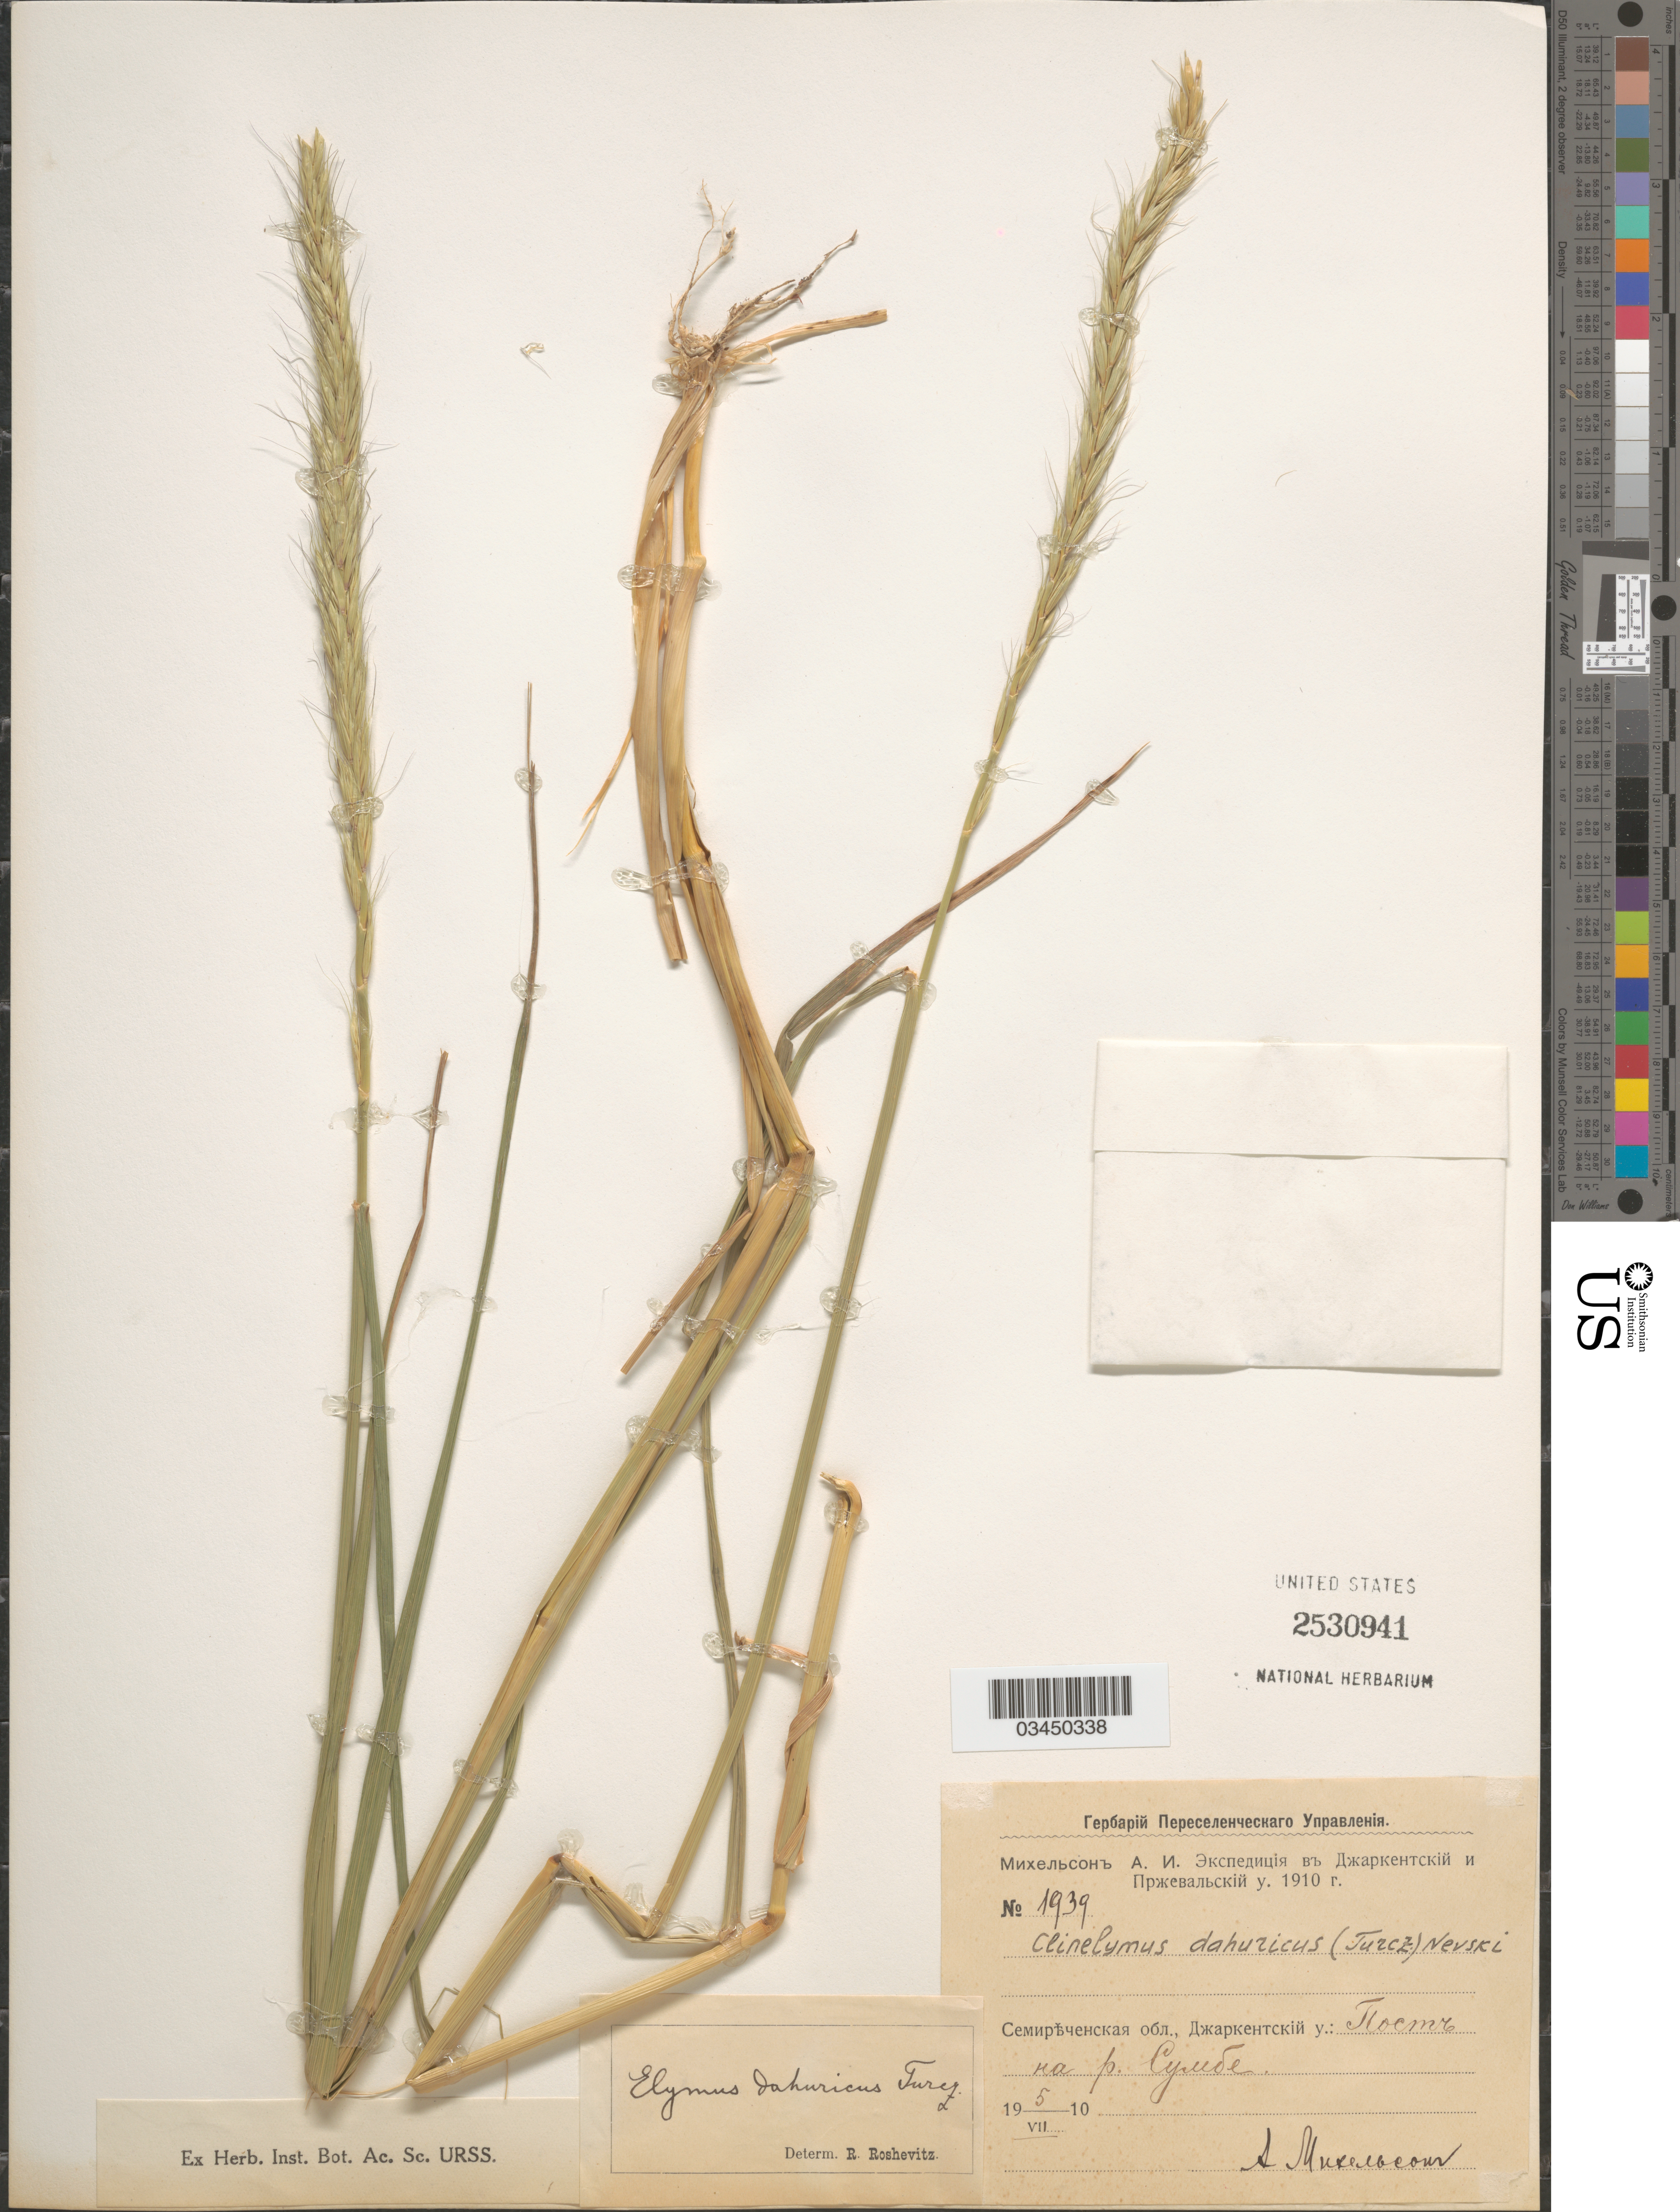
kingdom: Plantae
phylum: Tracheophyta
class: Liliopsida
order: Poales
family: Poaceae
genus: Elymus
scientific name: Elymus dahuricus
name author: Turcz. ex Griseb.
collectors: A. Mikhelson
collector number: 1939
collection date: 1910-07-05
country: Kazakhstan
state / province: Almaty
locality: Sumbe river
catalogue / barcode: US 2530941